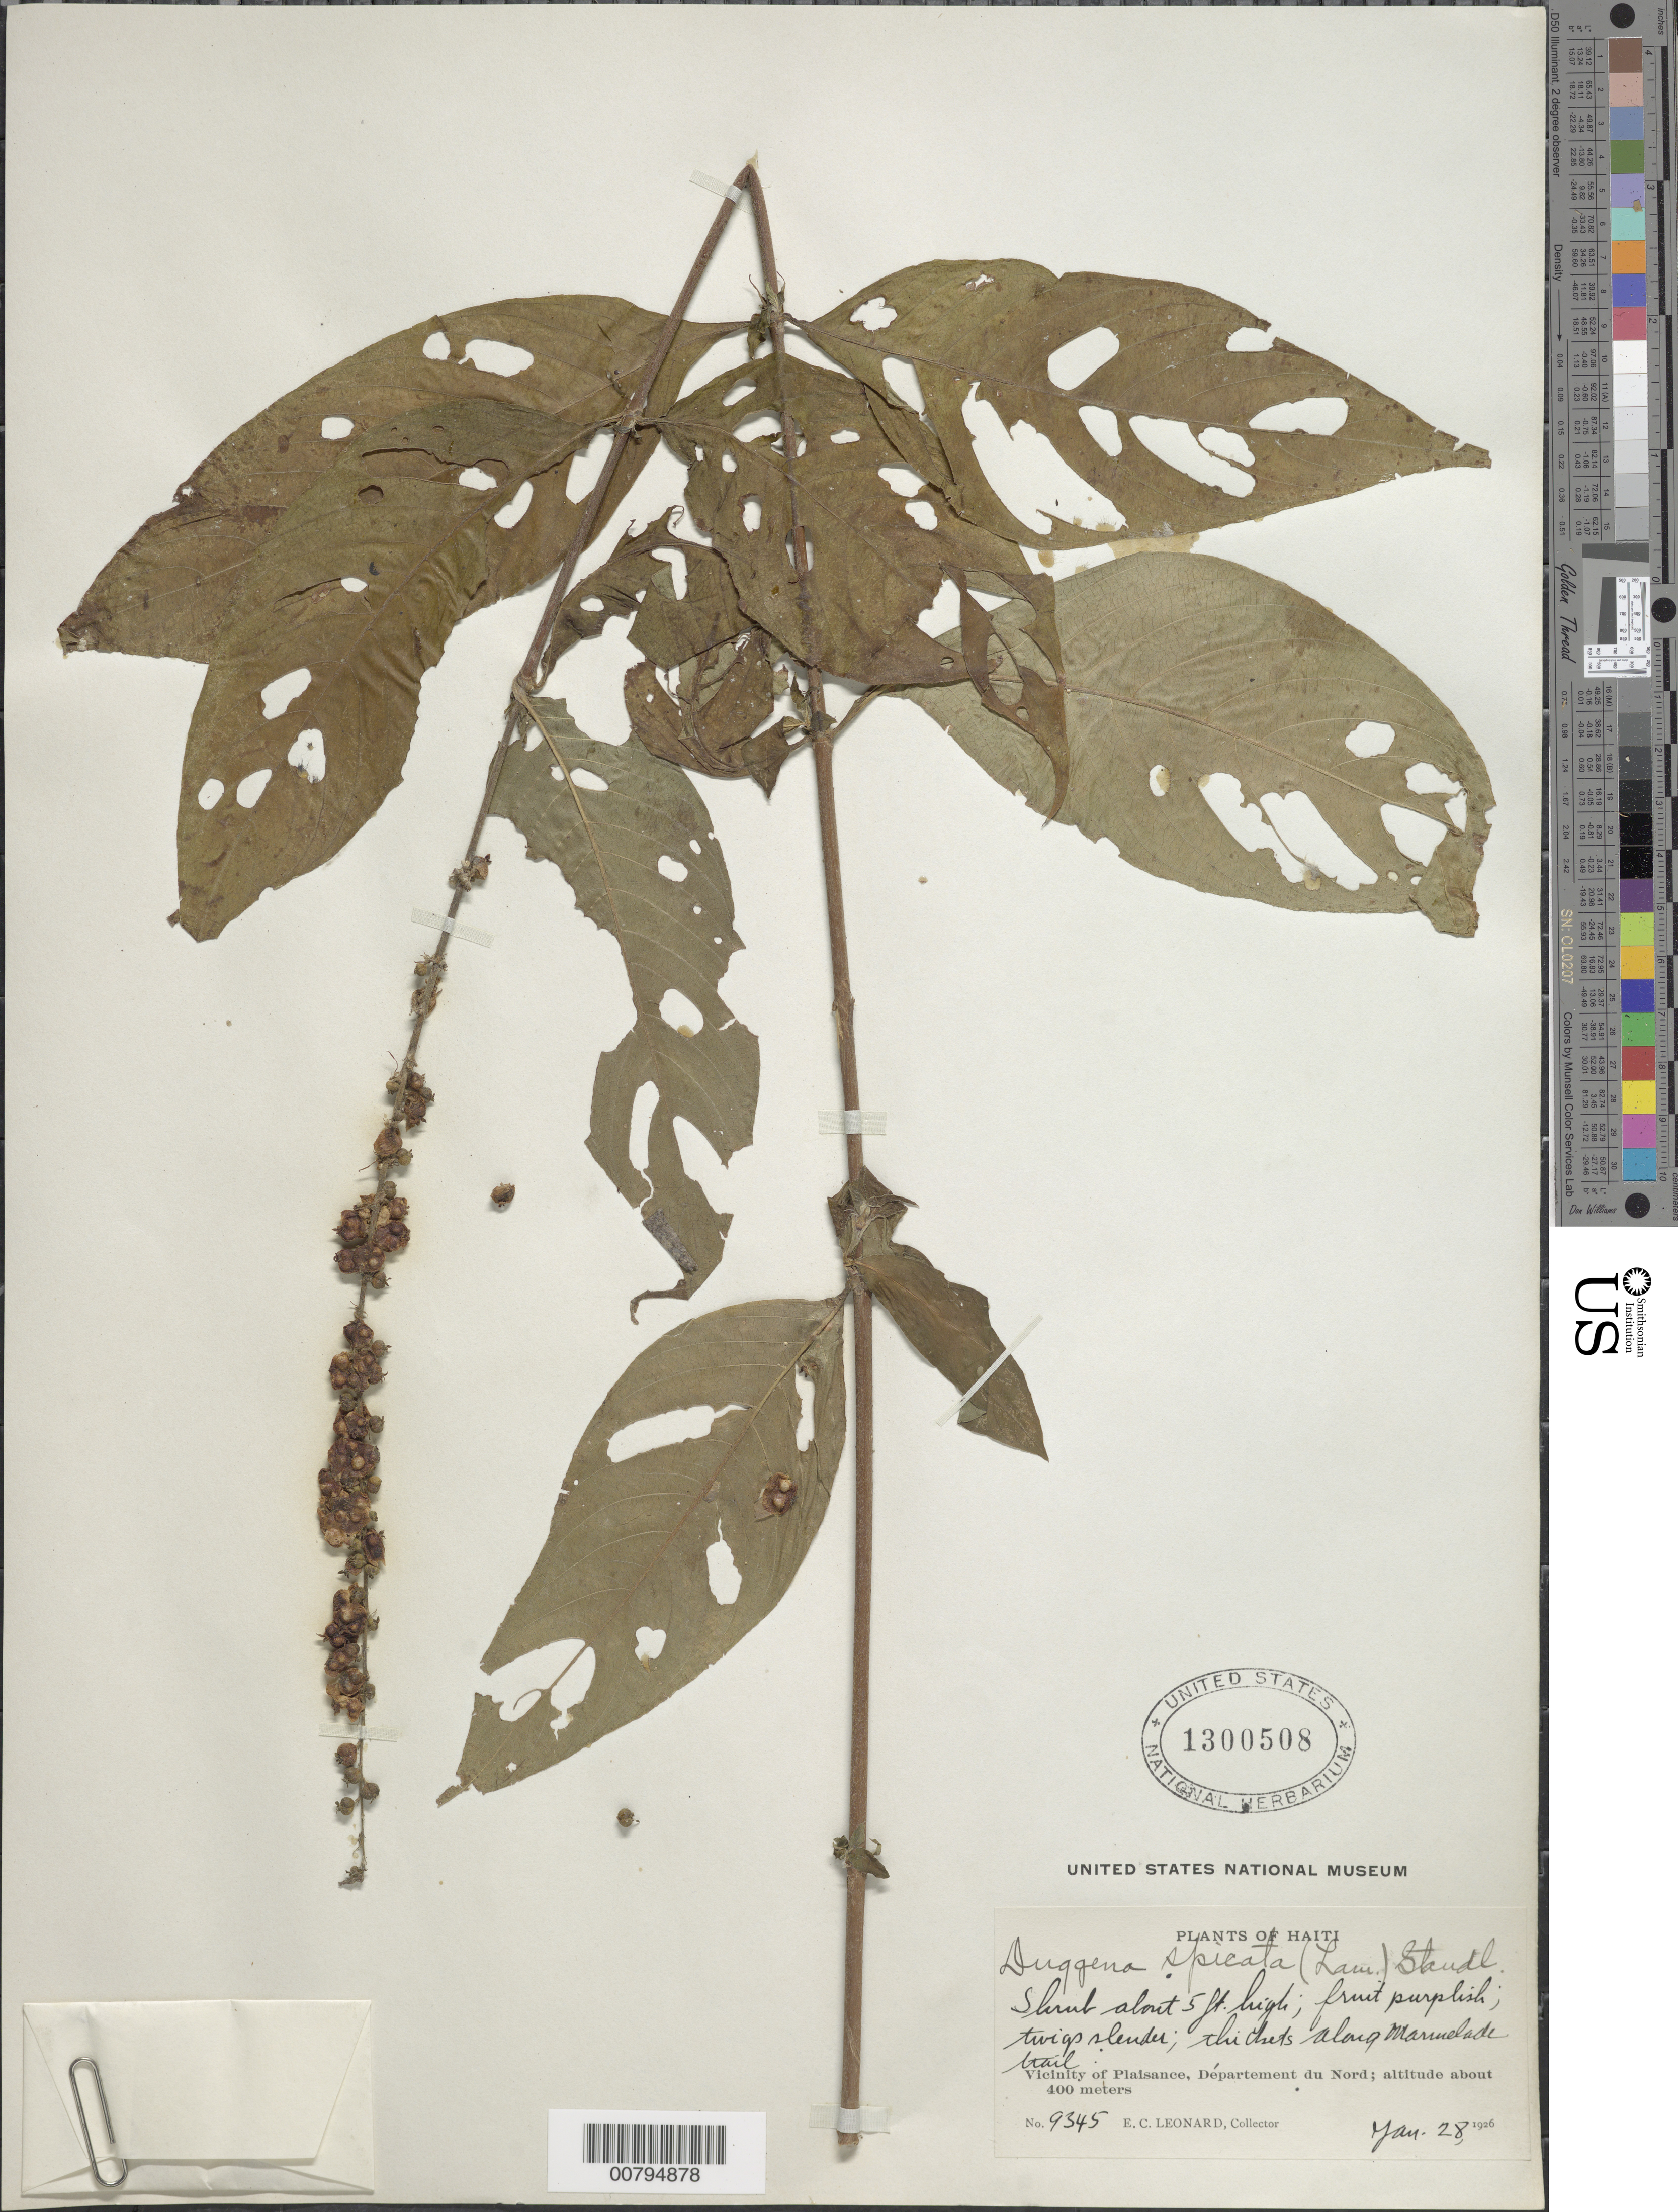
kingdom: Plantae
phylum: Tracheophyta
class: Magnoliopsida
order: Gentianales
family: Rubiaceae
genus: Gonzalagunia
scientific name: Gonzalagunia hirsuta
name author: Schum.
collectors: E. C. Leonard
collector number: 9345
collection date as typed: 28 Jan 1926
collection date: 1926-01-28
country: Haiti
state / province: Nord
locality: Along Marmelade trail. Vicinity of Plaisance.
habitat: Thickets along trail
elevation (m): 400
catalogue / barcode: US 1300508